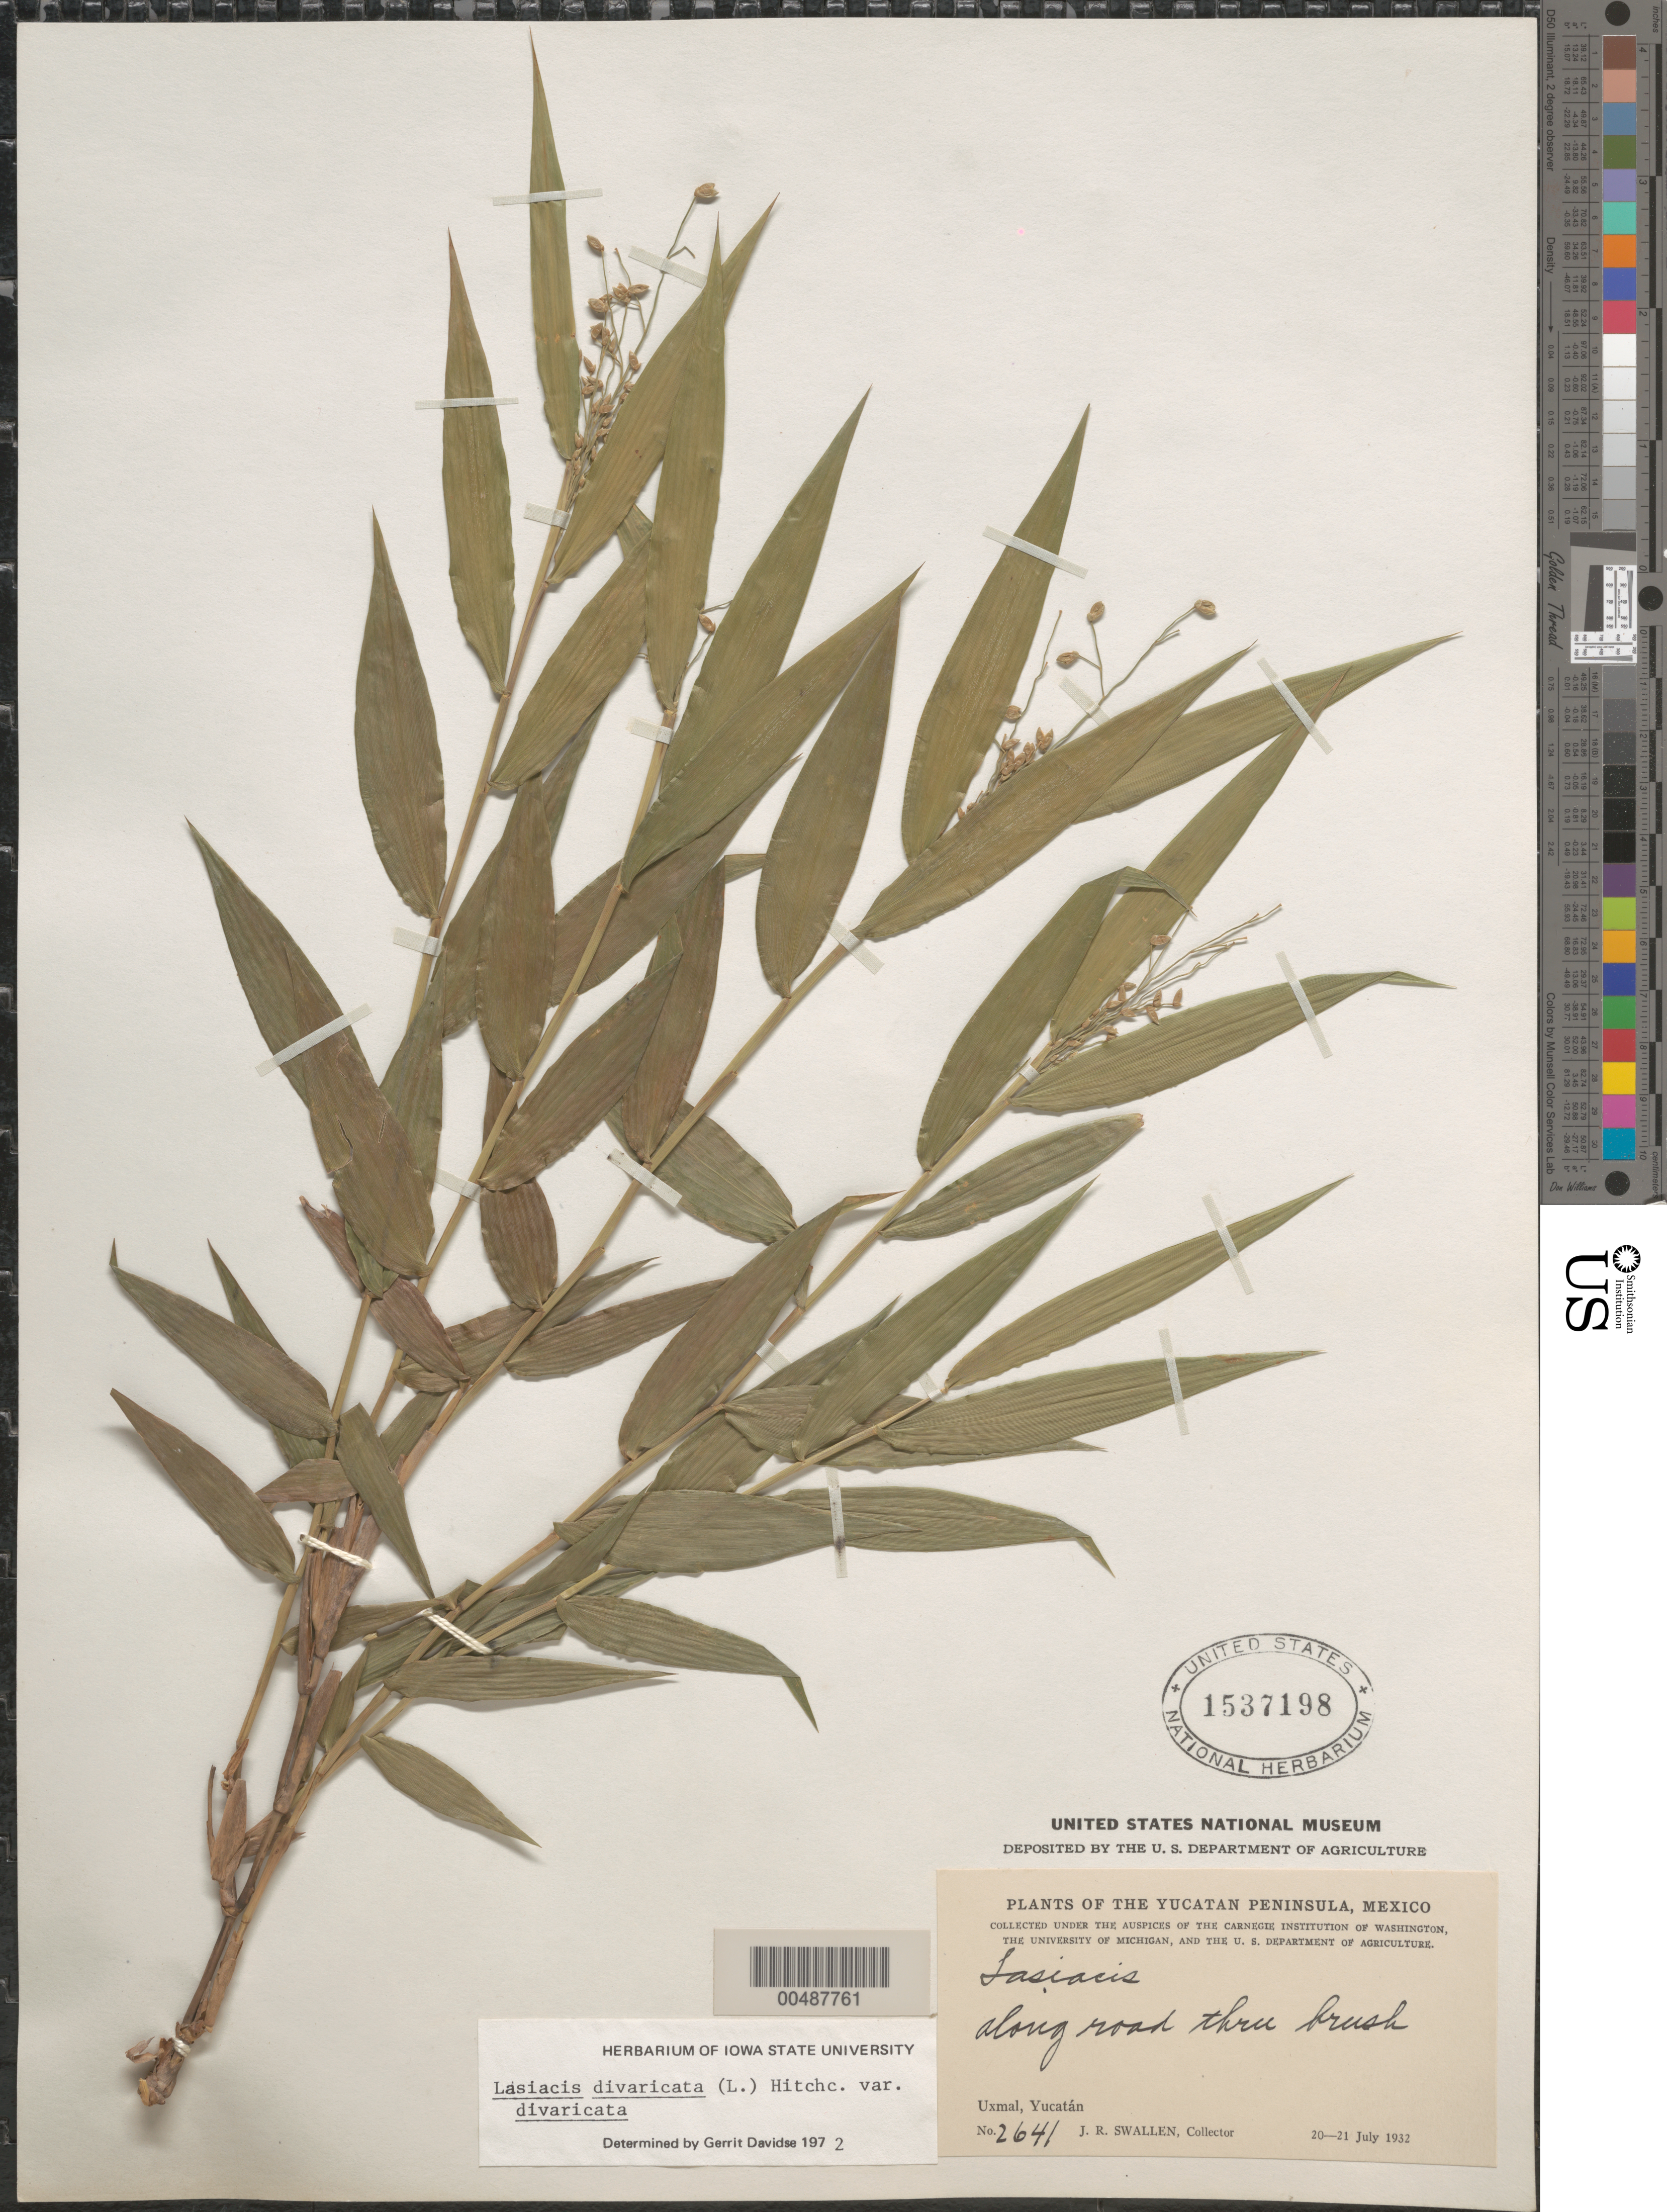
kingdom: Plantae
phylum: Tracheophyta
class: Liliopsida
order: Poales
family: Poaceae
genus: Lasiacis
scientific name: Lasiacis divaricata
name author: (L.) Hitchc.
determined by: Davidse, Gerrit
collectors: J. R. Swallen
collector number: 2641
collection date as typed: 20 Jul 1932 to 21 Jul 1932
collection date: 1932-07-20/1932-07-21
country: Mexico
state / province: Yucatan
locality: Yucatan Peninsula, Uxmal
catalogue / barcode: US 1537198